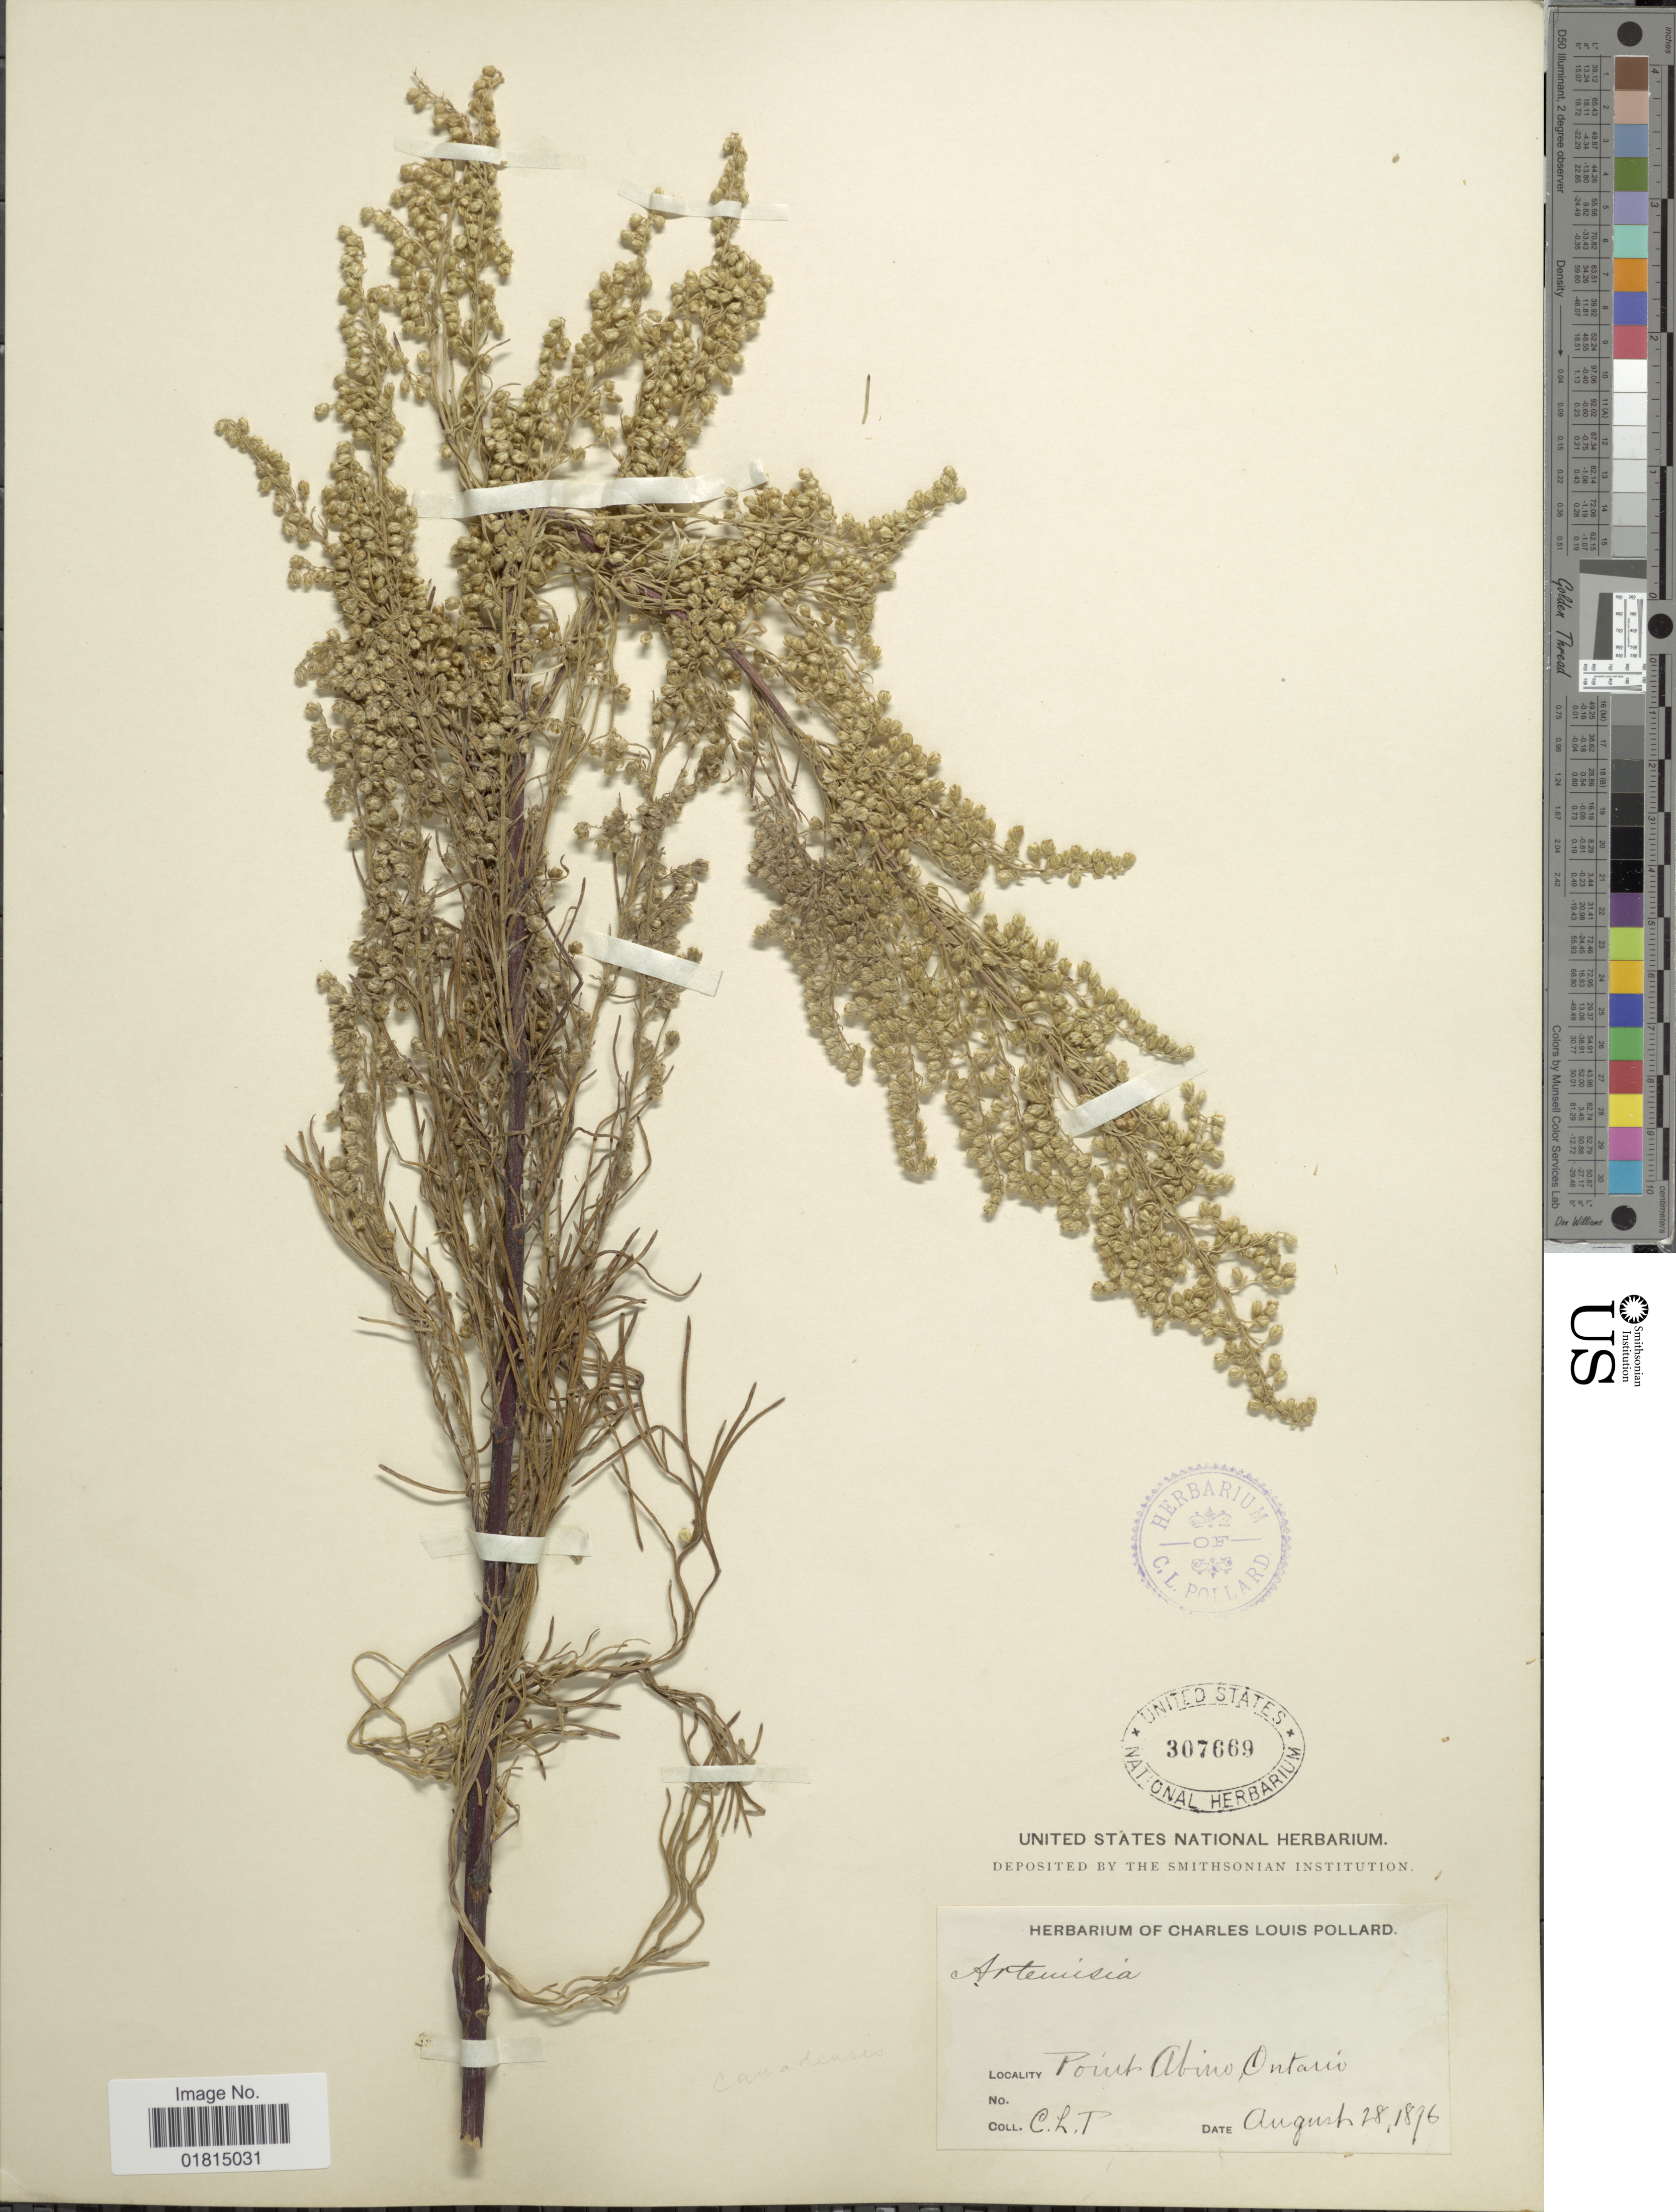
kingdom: Plantae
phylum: Tracheophyta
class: Magnoliopsida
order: Asterales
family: Asteraceae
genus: Artemisia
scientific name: Artemisia caudata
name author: Michx.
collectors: C. L. Pollard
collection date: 1876-08-28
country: Canada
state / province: Ontario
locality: Point Abino Ontario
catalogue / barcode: US 307669